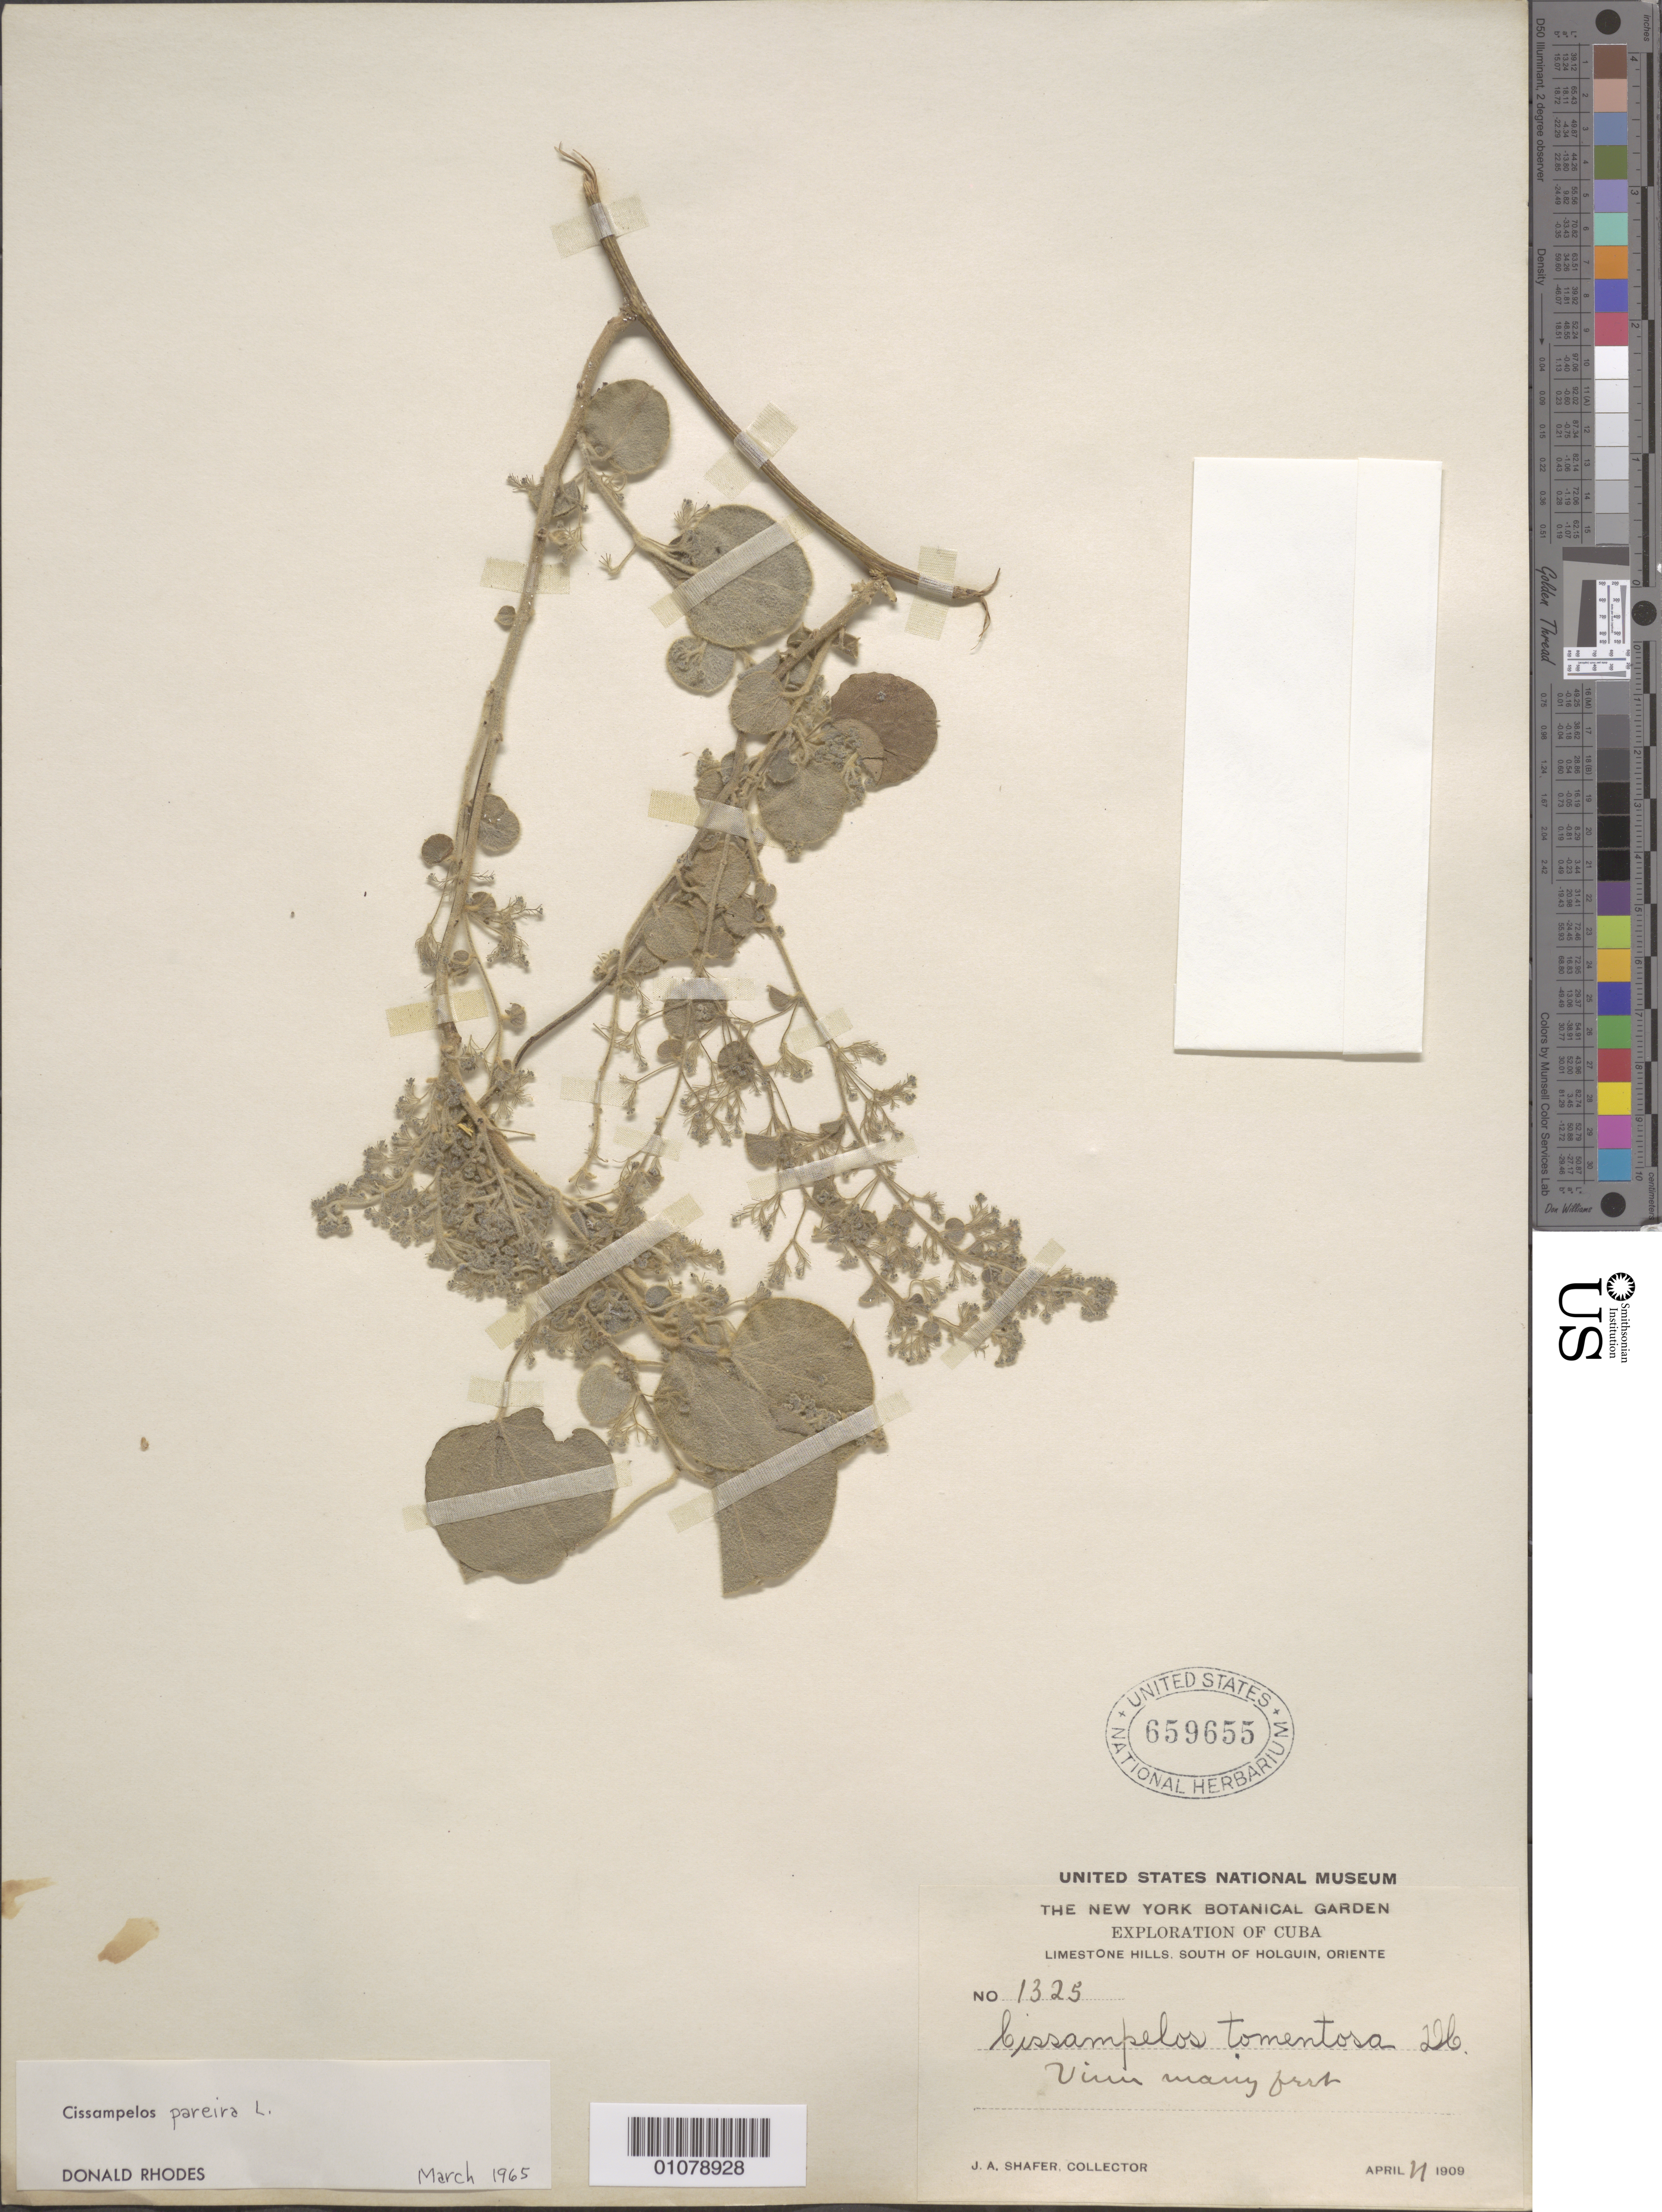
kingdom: Plantae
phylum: Tracheophyta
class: Magnoliopsida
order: Ranunculales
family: Menispermaceae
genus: Cissampelos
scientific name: Cissampelos pareira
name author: L.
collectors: J. A. Shafer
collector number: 1325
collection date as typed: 11 Apr 1909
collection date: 1909-04-11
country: Cuba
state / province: Holguín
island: Cuba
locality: Oriente, S of Holguin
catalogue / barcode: US 659655